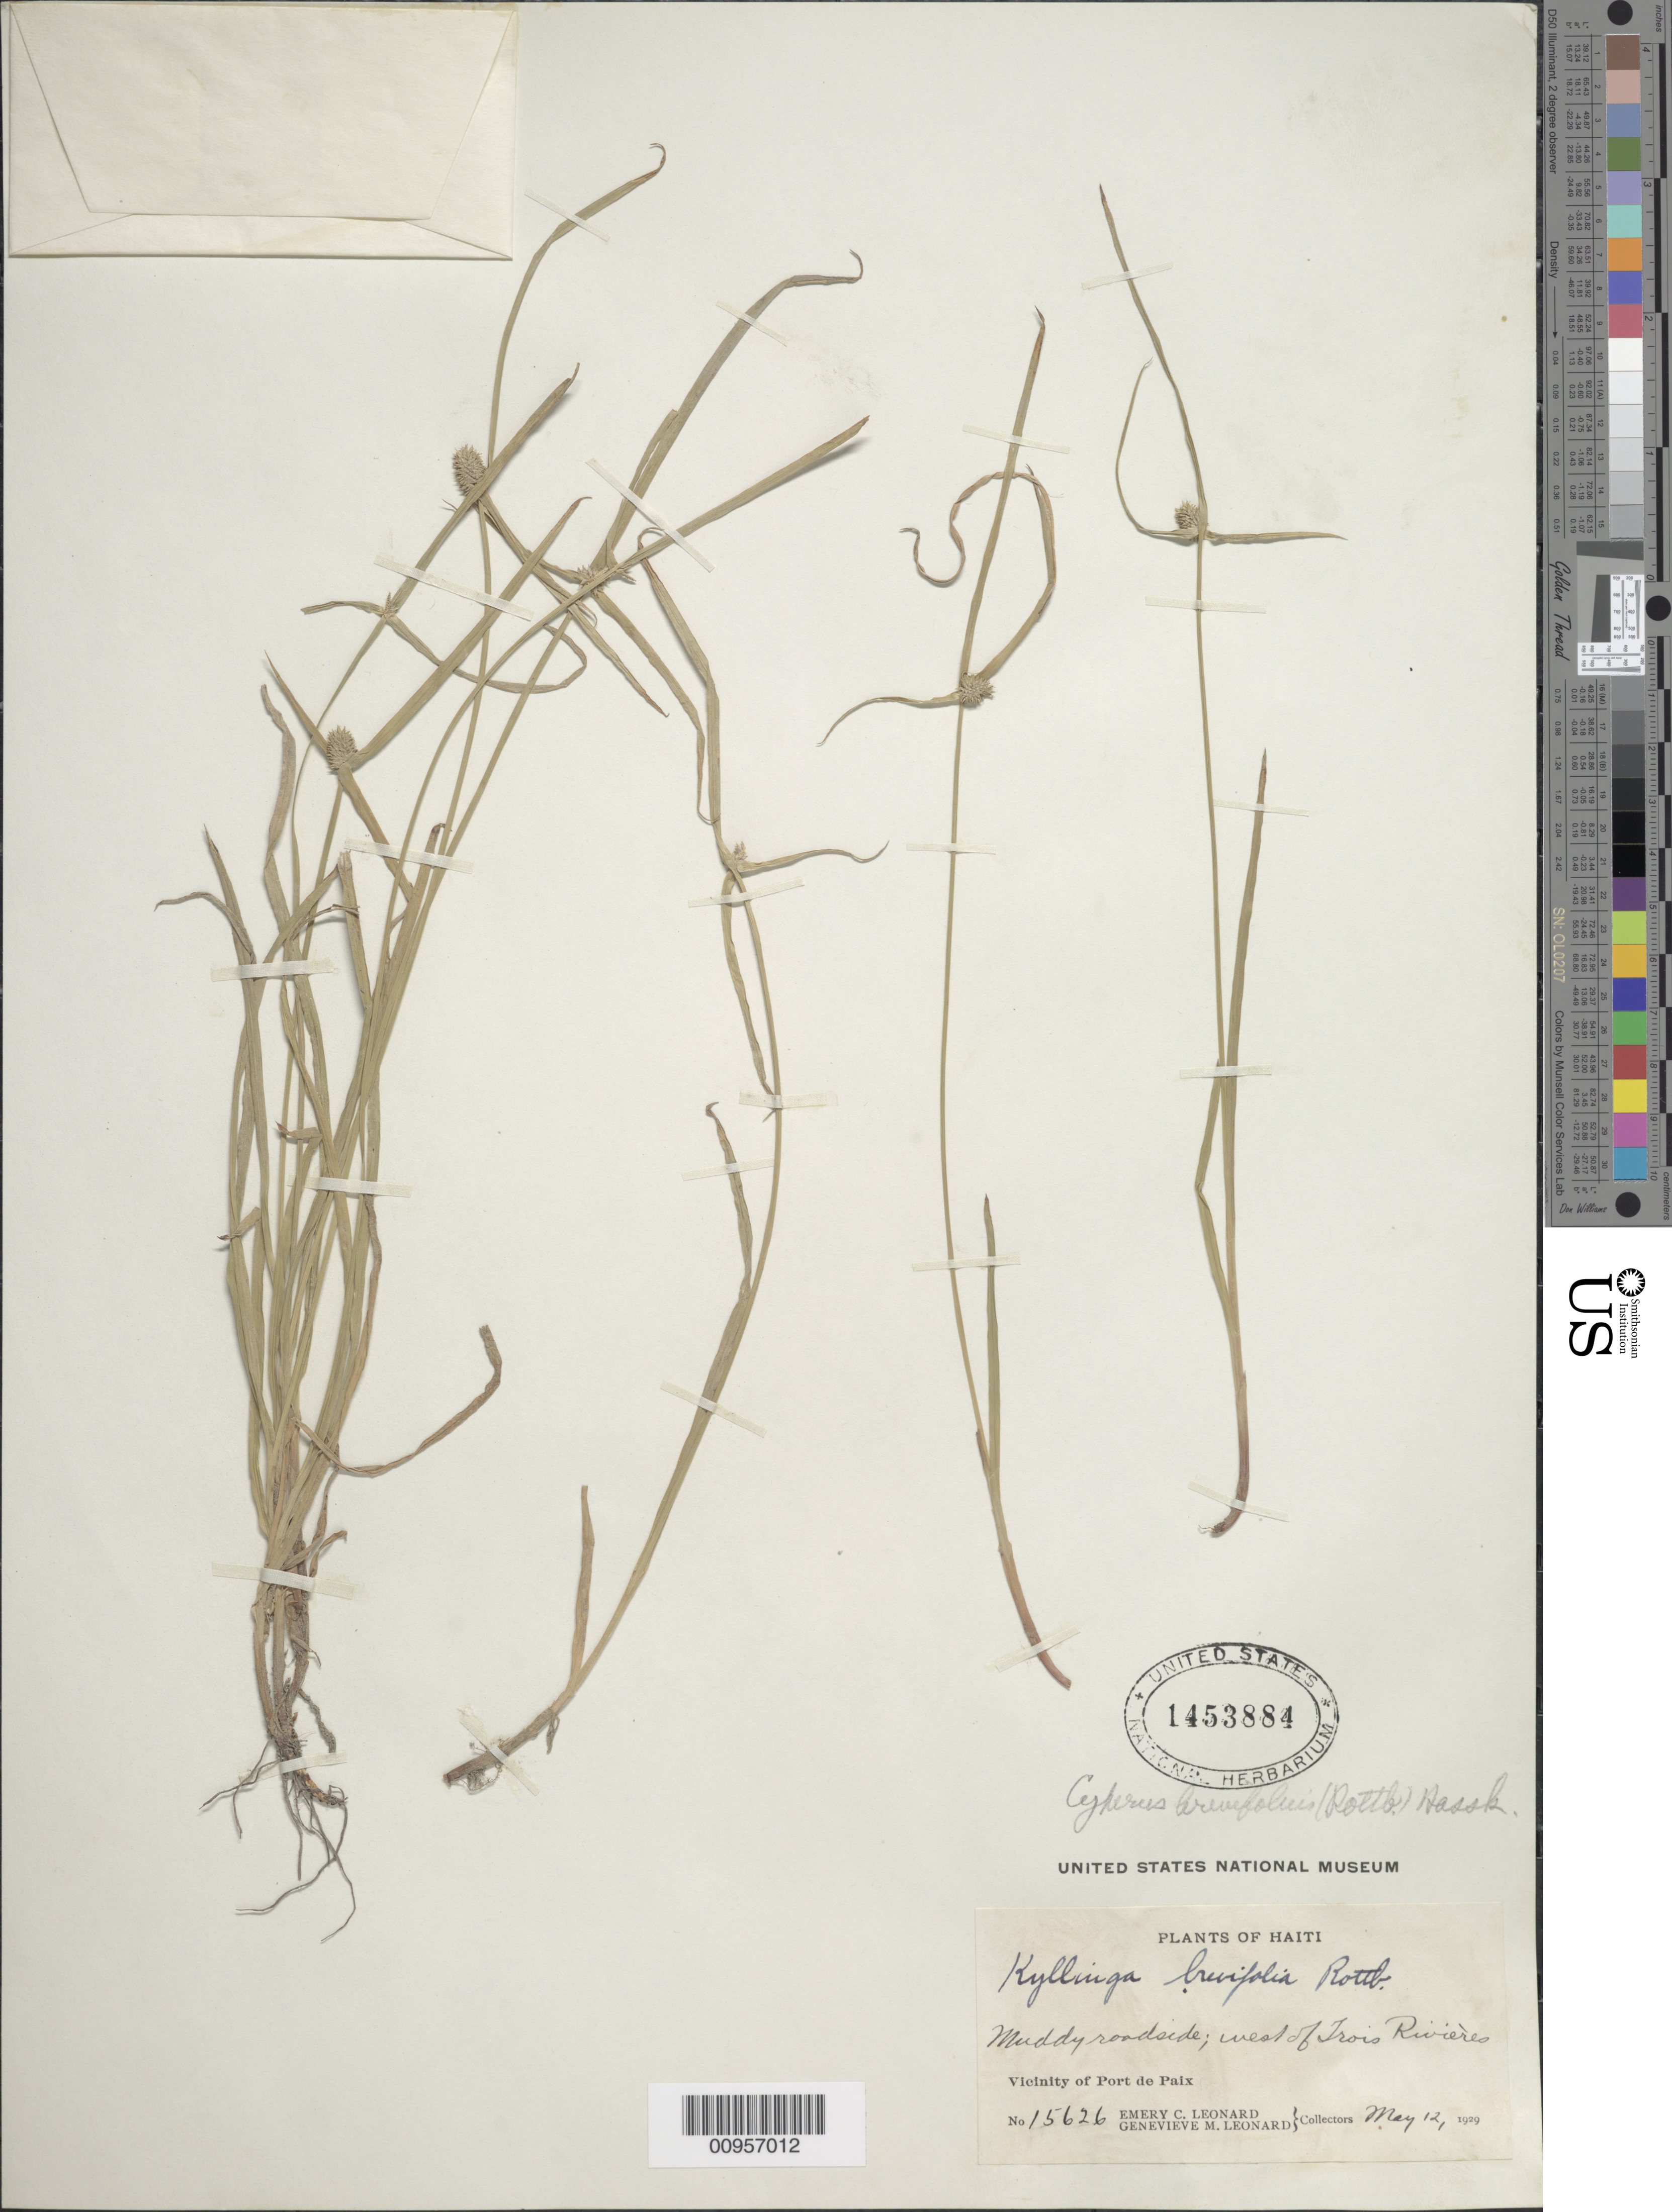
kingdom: Plantae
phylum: Tracheophyta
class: Liliopsida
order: Poales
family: Cyperaceae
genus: Cyperus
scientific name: Cyperus brevifolius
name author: (Rottb.) Hassk.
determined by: Strong, M. T., (US), Smithsonian Institution - National Museum of Natural History (UNITED STATES)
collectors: E. C. Leonard & G. M. Leonard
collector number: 15626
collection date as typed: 12 May 1929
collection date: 1929-05-12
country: Haiti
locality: Vicinity of Port de Paix, roadside W of Trois Rivières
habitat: Muddy roadside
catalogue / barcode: US 1453884